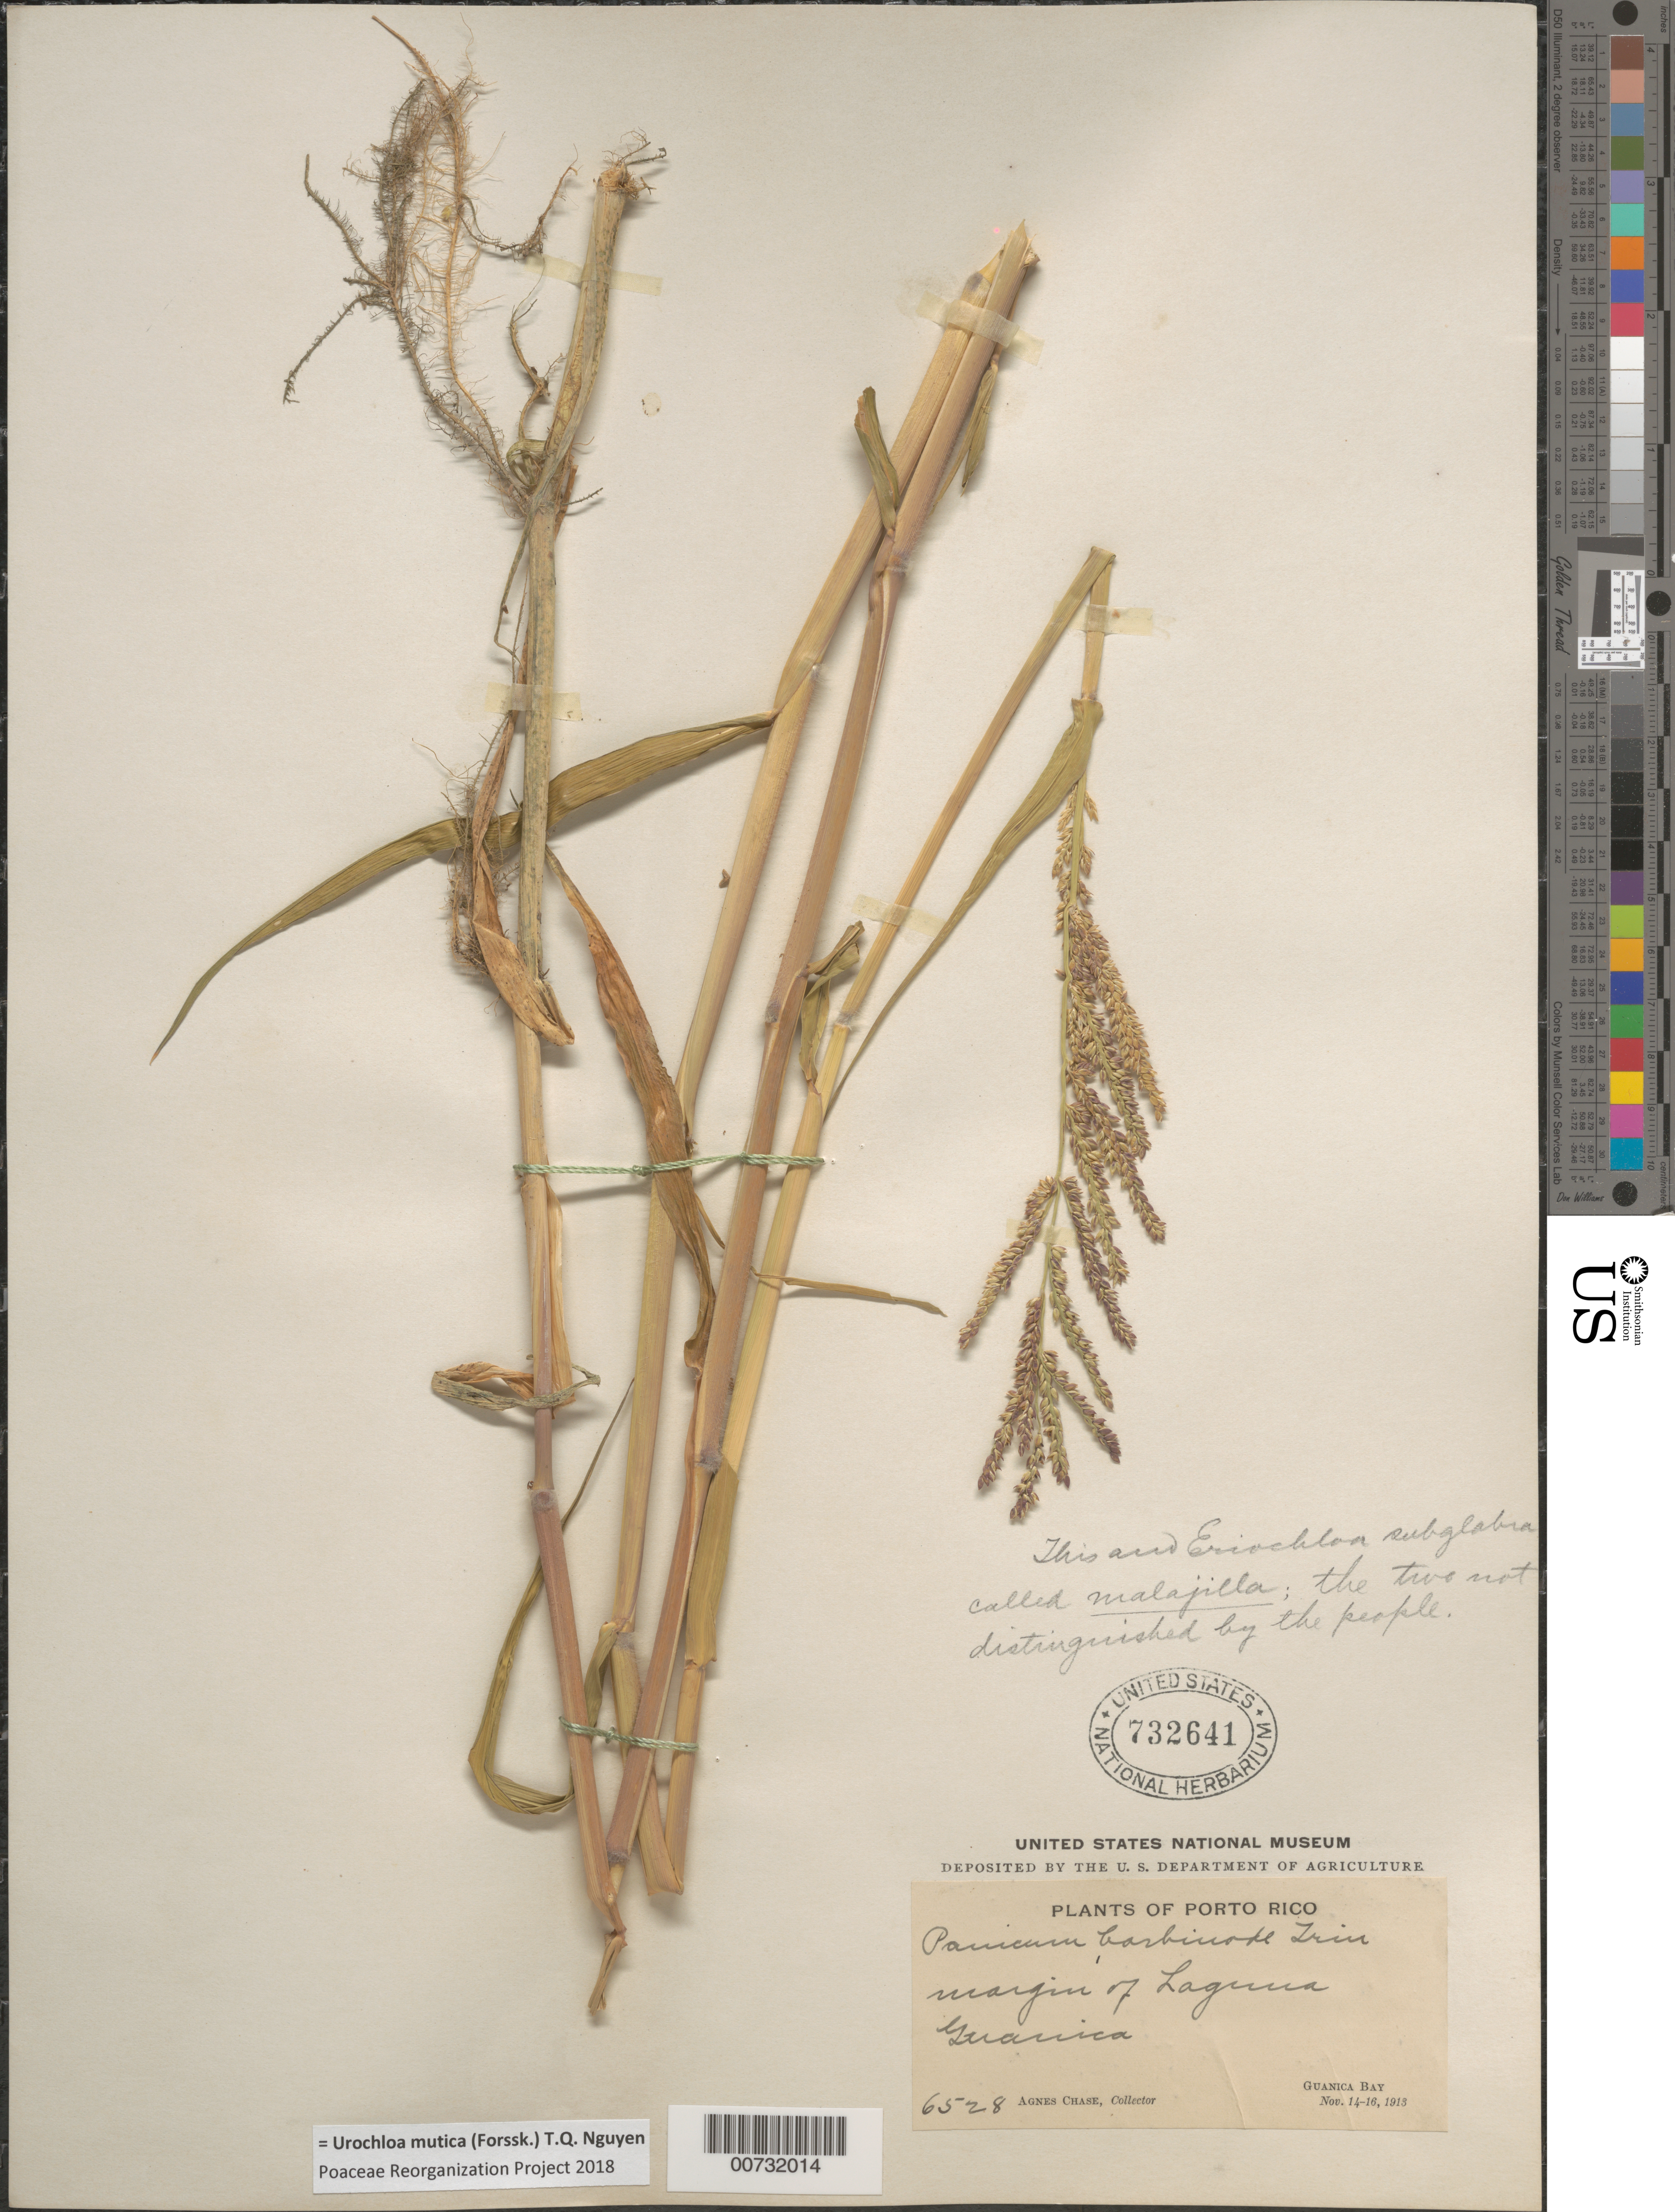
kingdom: Plantae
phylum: Tracheophyta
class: Liliopsida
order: Poales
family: Poaceae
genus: Urochloa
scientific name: Urochloa mutica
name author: (Forssk.) T.Q. Nguyen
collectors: A. Chase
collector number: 6528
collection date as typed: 14 Nov 1913 to 16 Nov 1913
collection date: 1913-11-14/1913-11-16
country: Puerto Rico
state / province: Guánica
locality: Guanica Bay, Guanica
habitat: Margin of Laguna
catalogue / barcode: US 732641